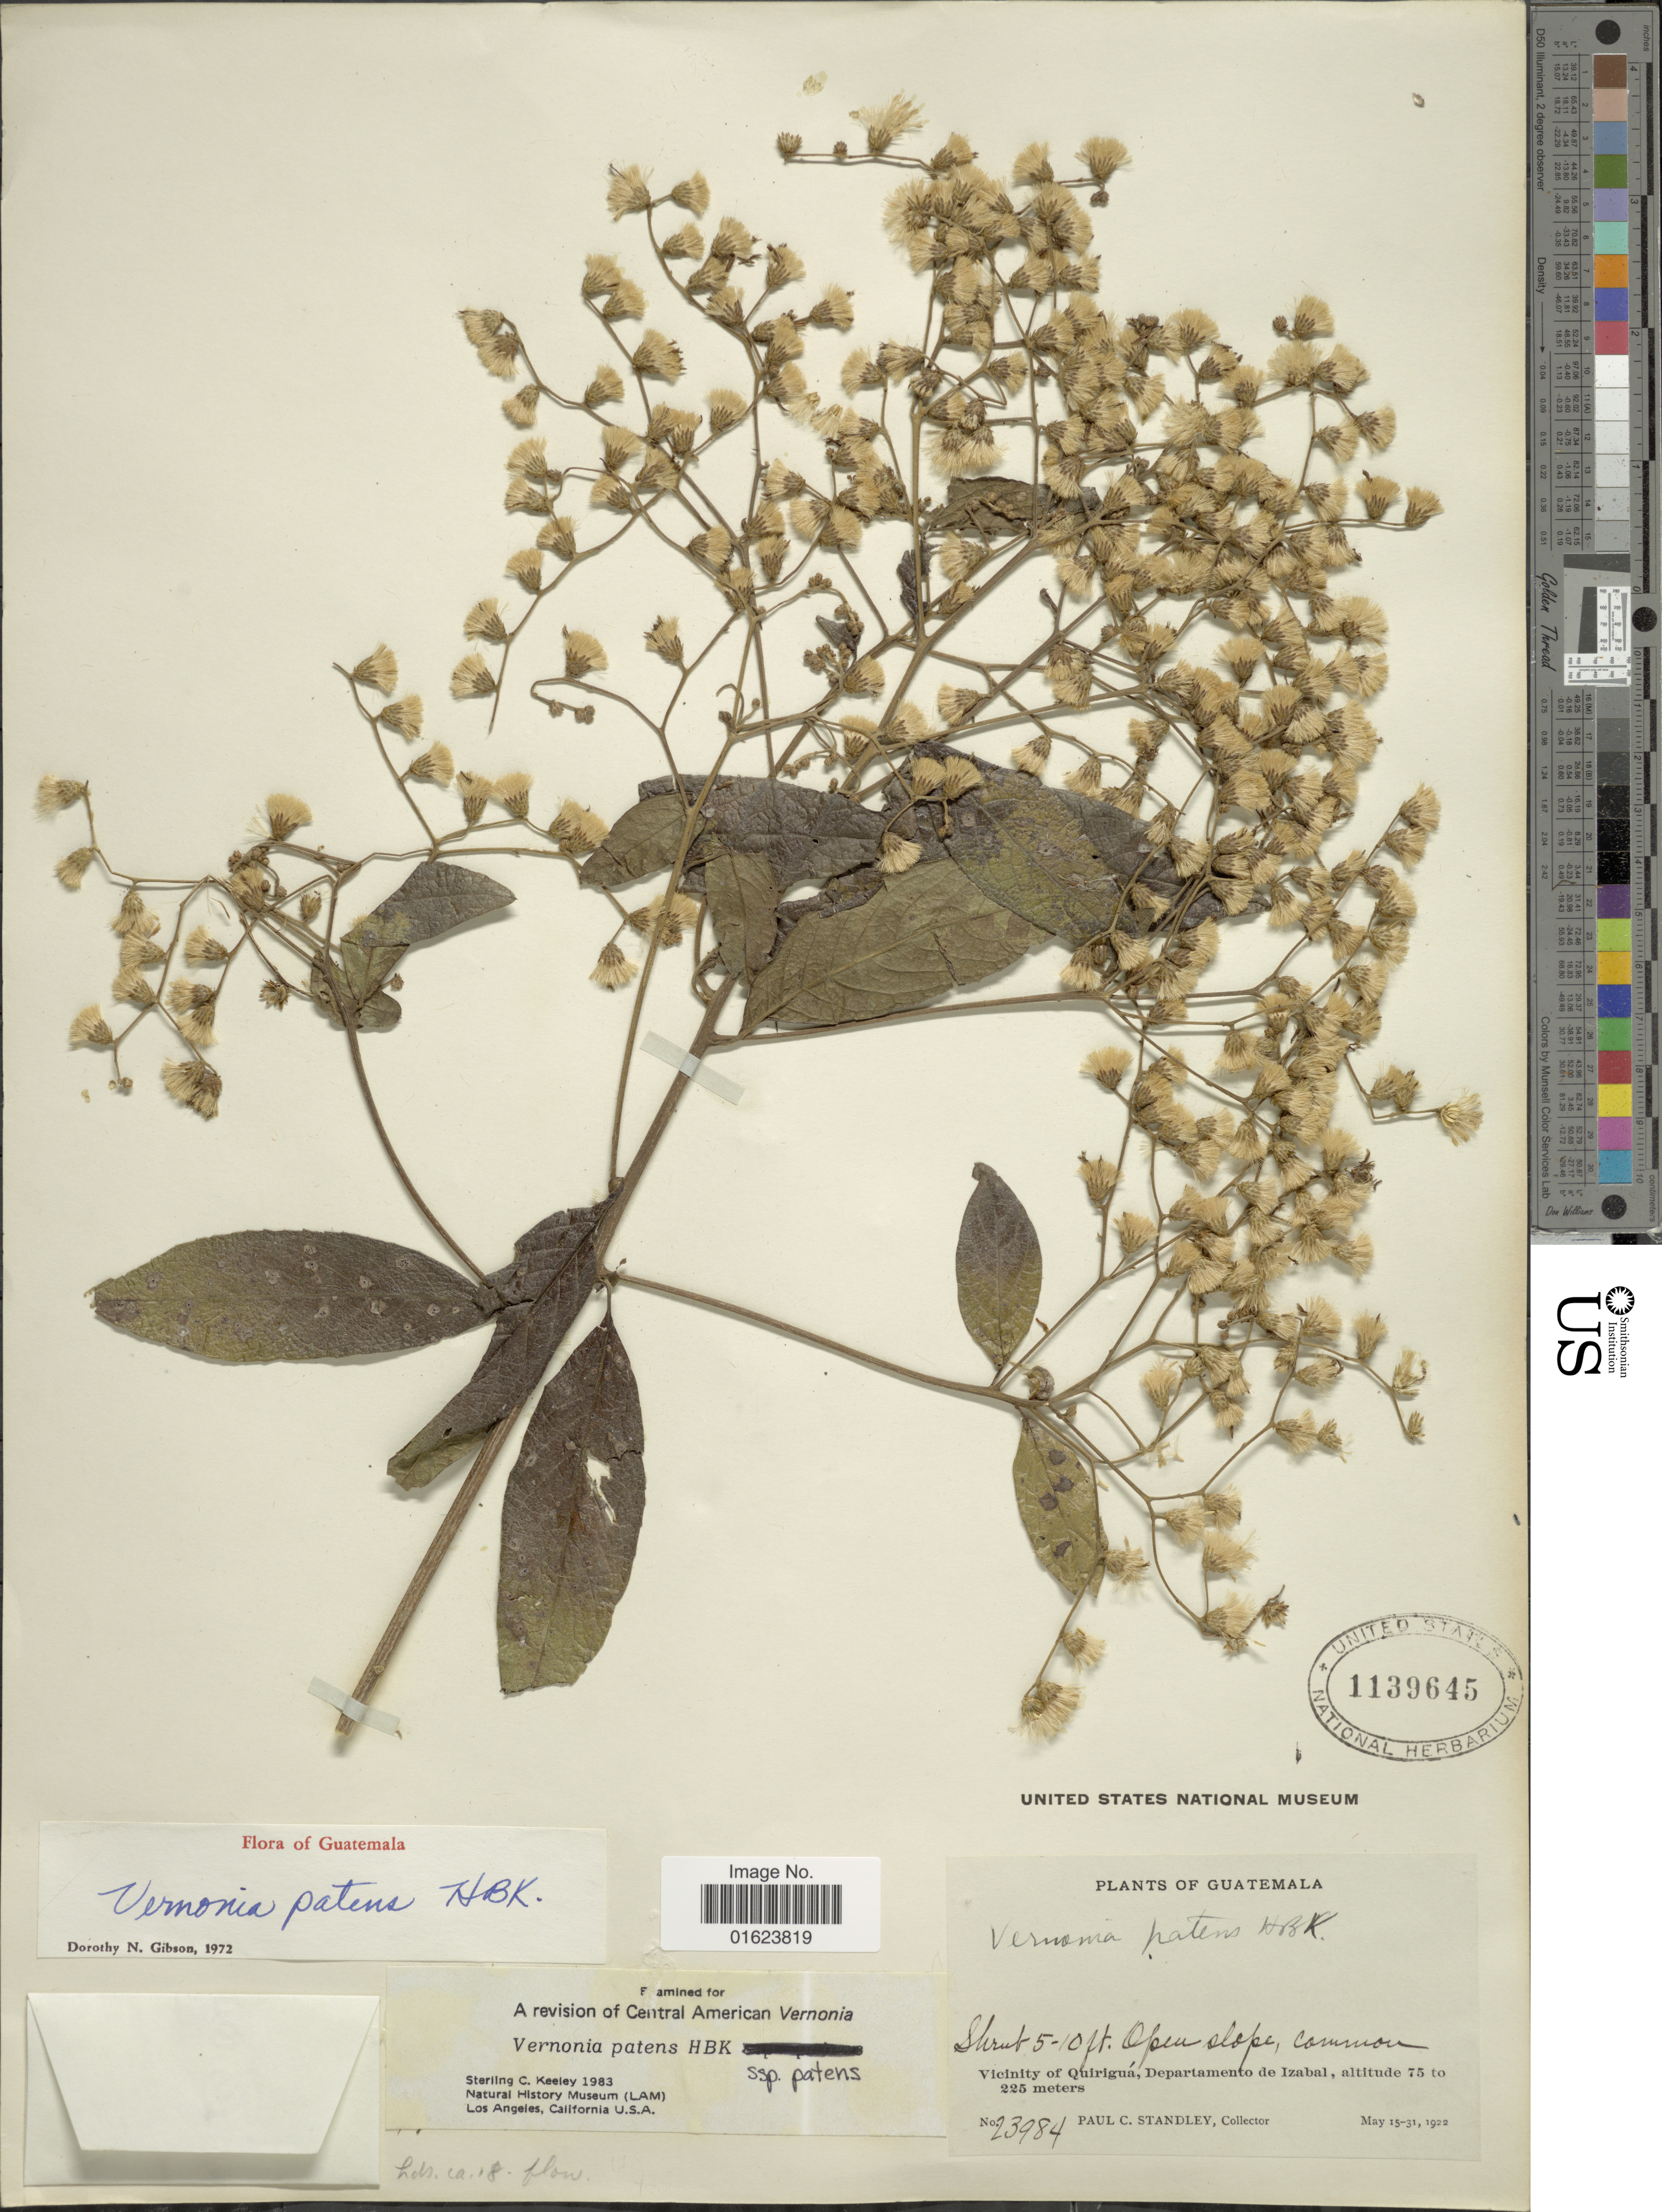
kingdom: Plantae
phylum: Tracheophyta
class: Magnoliopsida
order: Asterales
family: Asteraceae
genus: Vernonanthura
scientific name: Vernonanthura patens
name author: (Kunth) H. Rob.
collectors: P. C. Standley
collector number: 23984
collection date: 1922-05-15/1922-05-31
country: Guatemala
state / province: Izabal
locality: Vicinity of Quirigua, Departamento de Izabal.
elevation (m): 75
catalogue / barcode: US 1139645